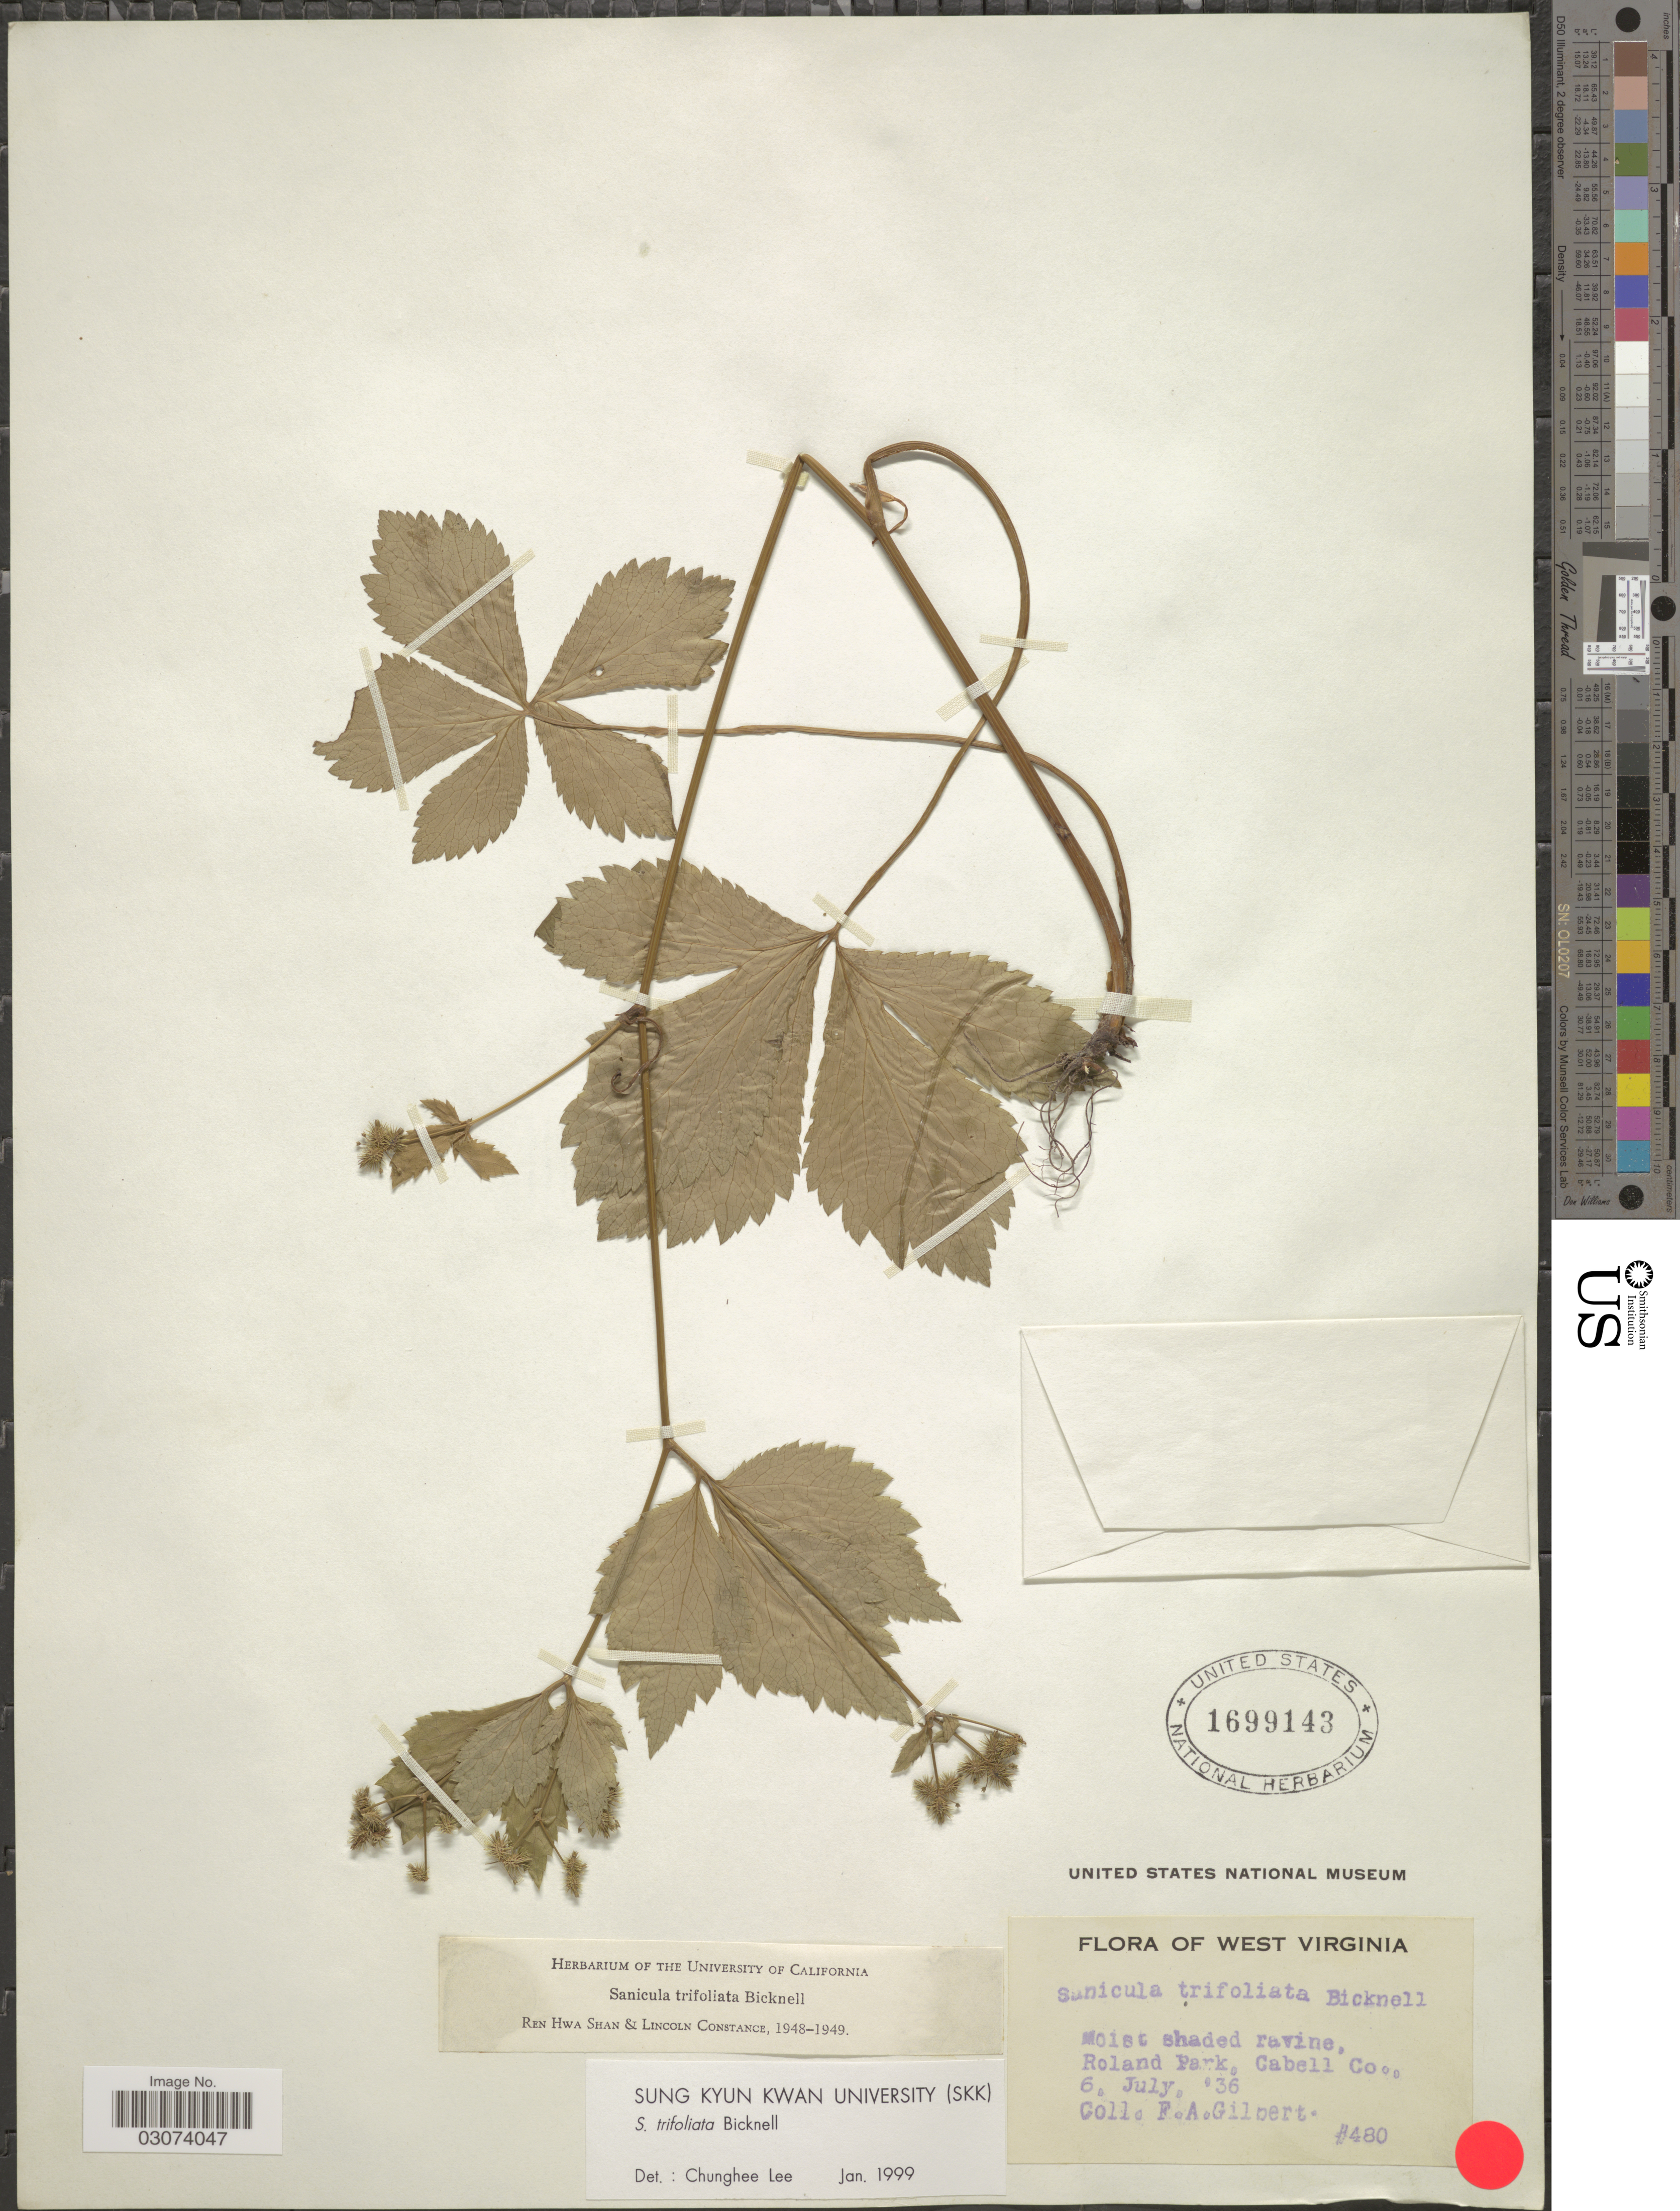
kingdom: Plantae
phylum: Tracheophyta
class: Magnoliopsida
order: Apiales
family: Apiaceae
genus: Sanicula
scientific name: Sanicula trifoliata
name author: E.P. Bicknell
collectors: F. A. Gilbert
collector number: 480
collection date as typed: Transcribed d/m/y: 6/7/36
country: United States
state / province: West Virginia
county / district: Cabell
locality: Roland Park, Cabell Co.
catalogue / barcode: US 1699143